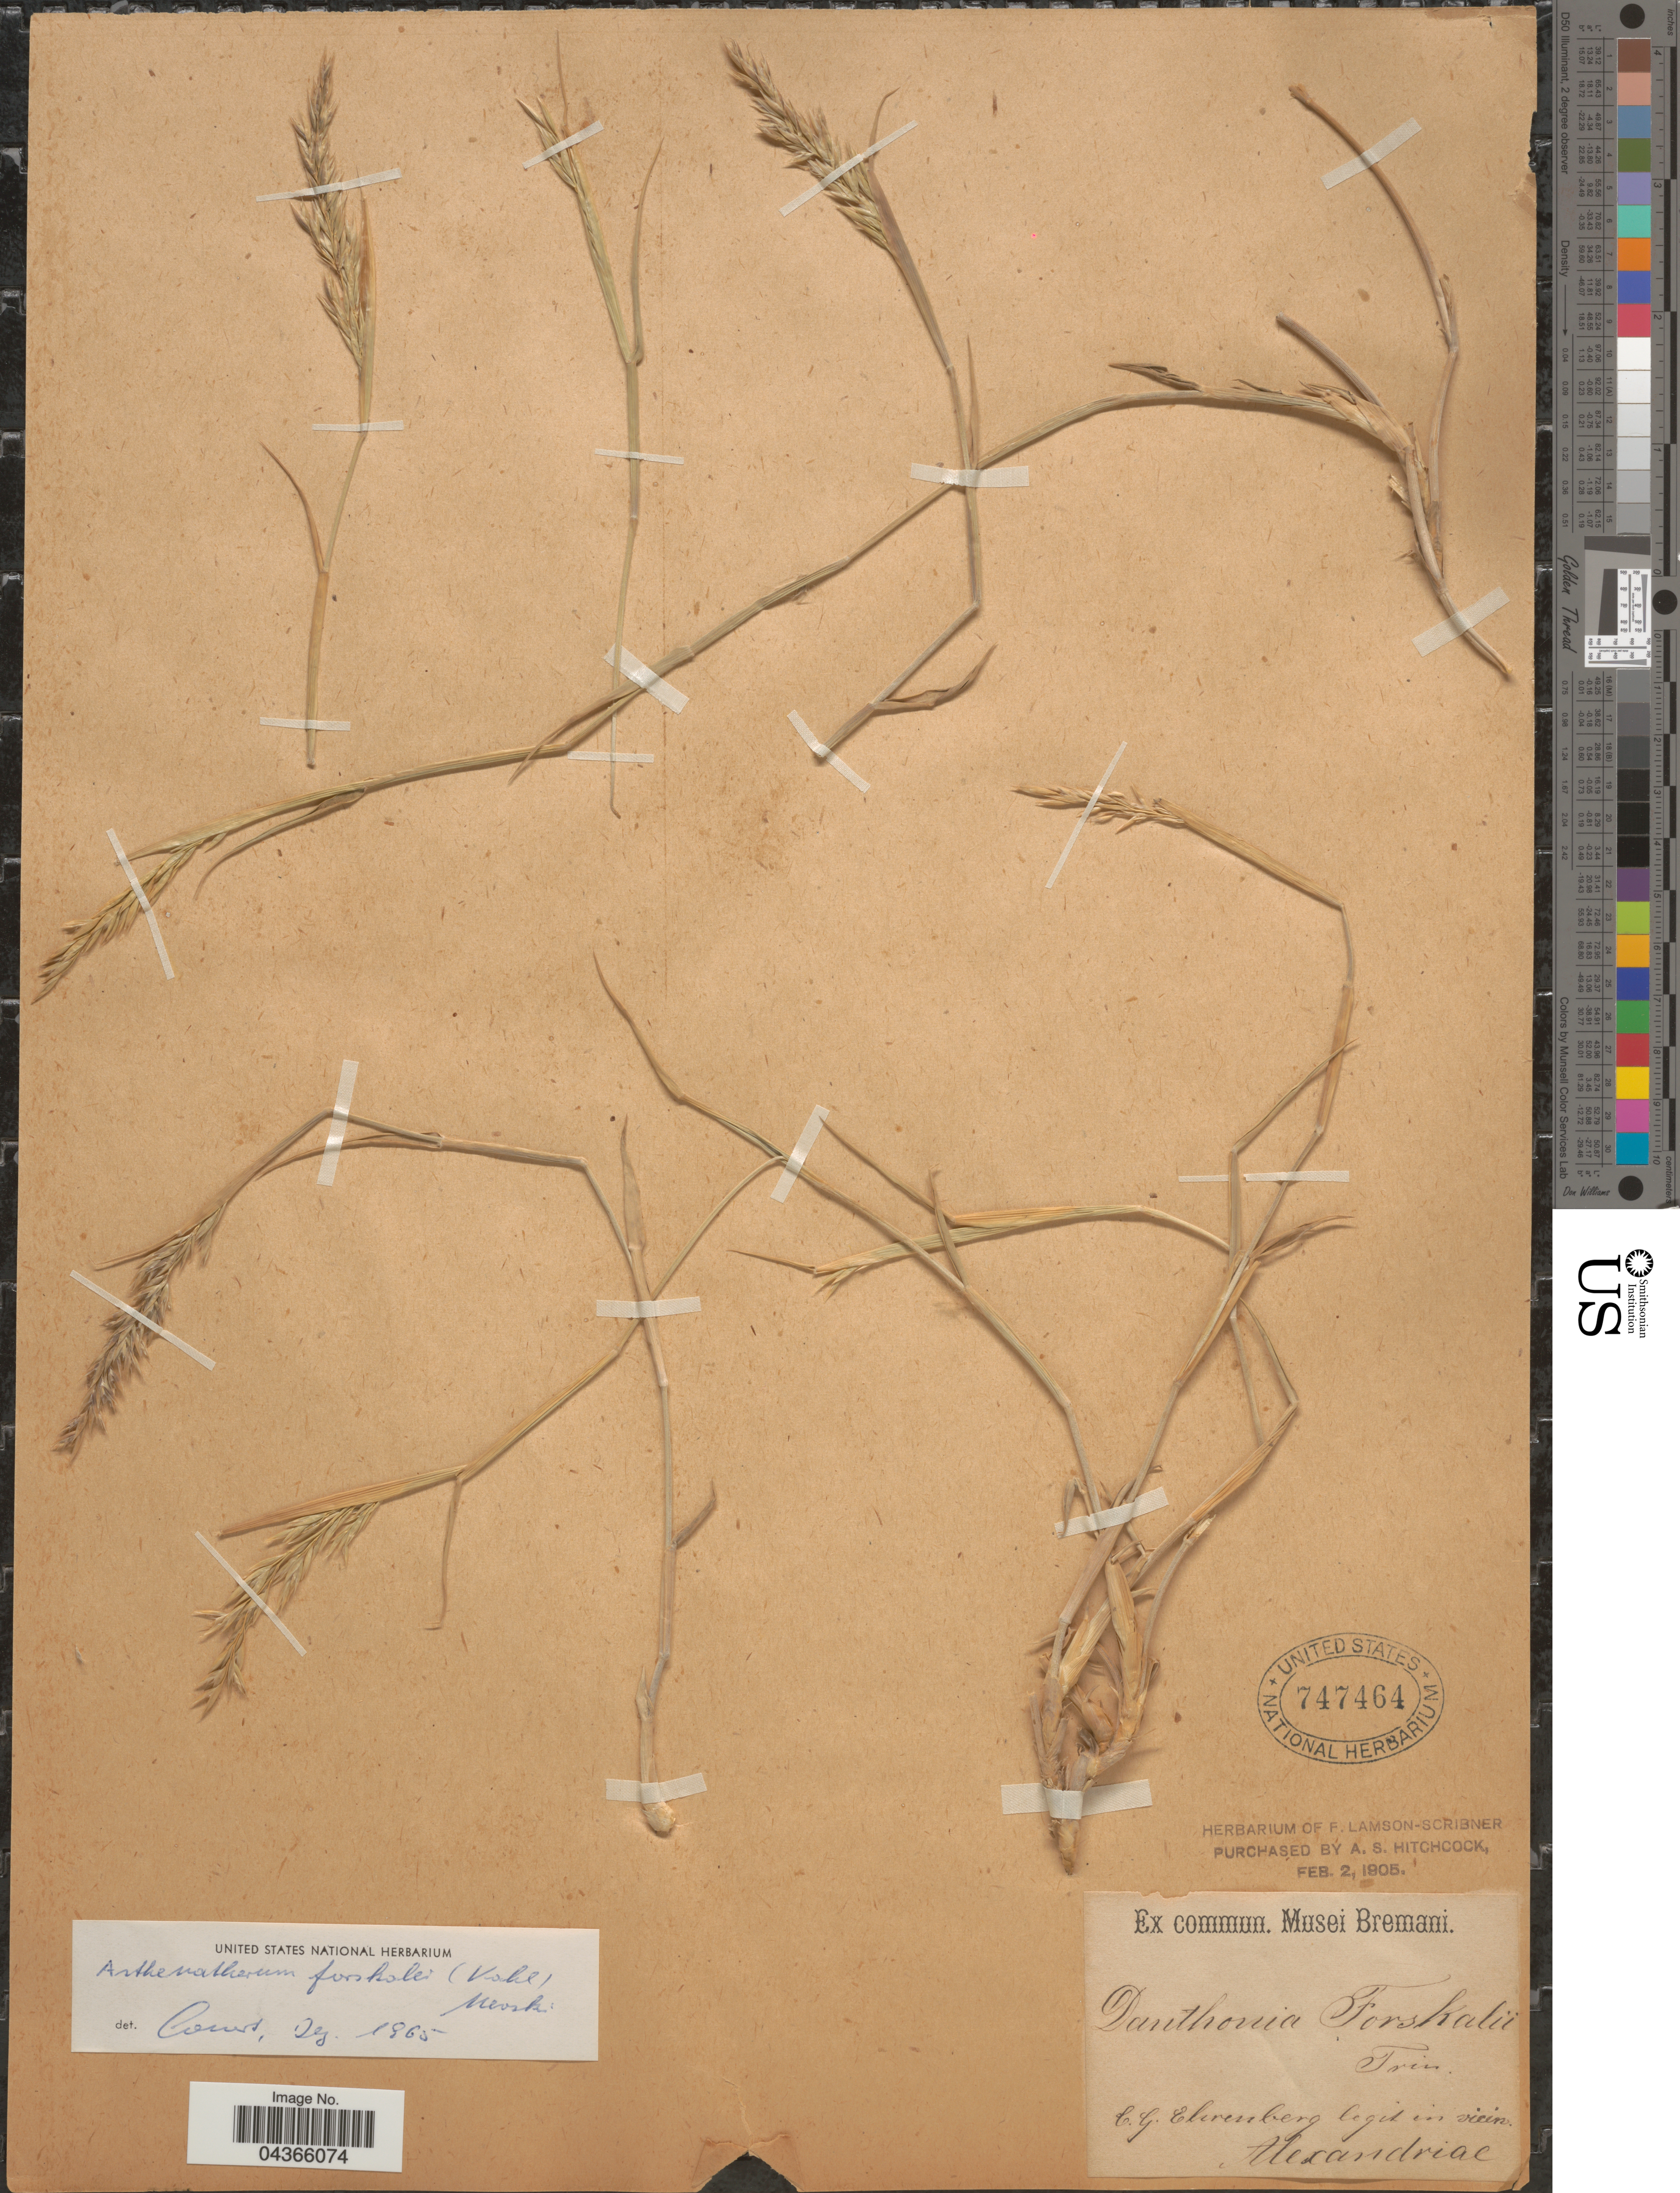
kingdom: Plantae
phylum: Tracheophyta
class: Liliopsida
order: Poales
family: Poaceae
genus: Centropodia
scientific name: Centropodia forsskalii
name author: (Vahl) Cope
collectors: C. Ehrenberg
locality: In vicin. Alexandriae.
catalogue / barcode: US 747464